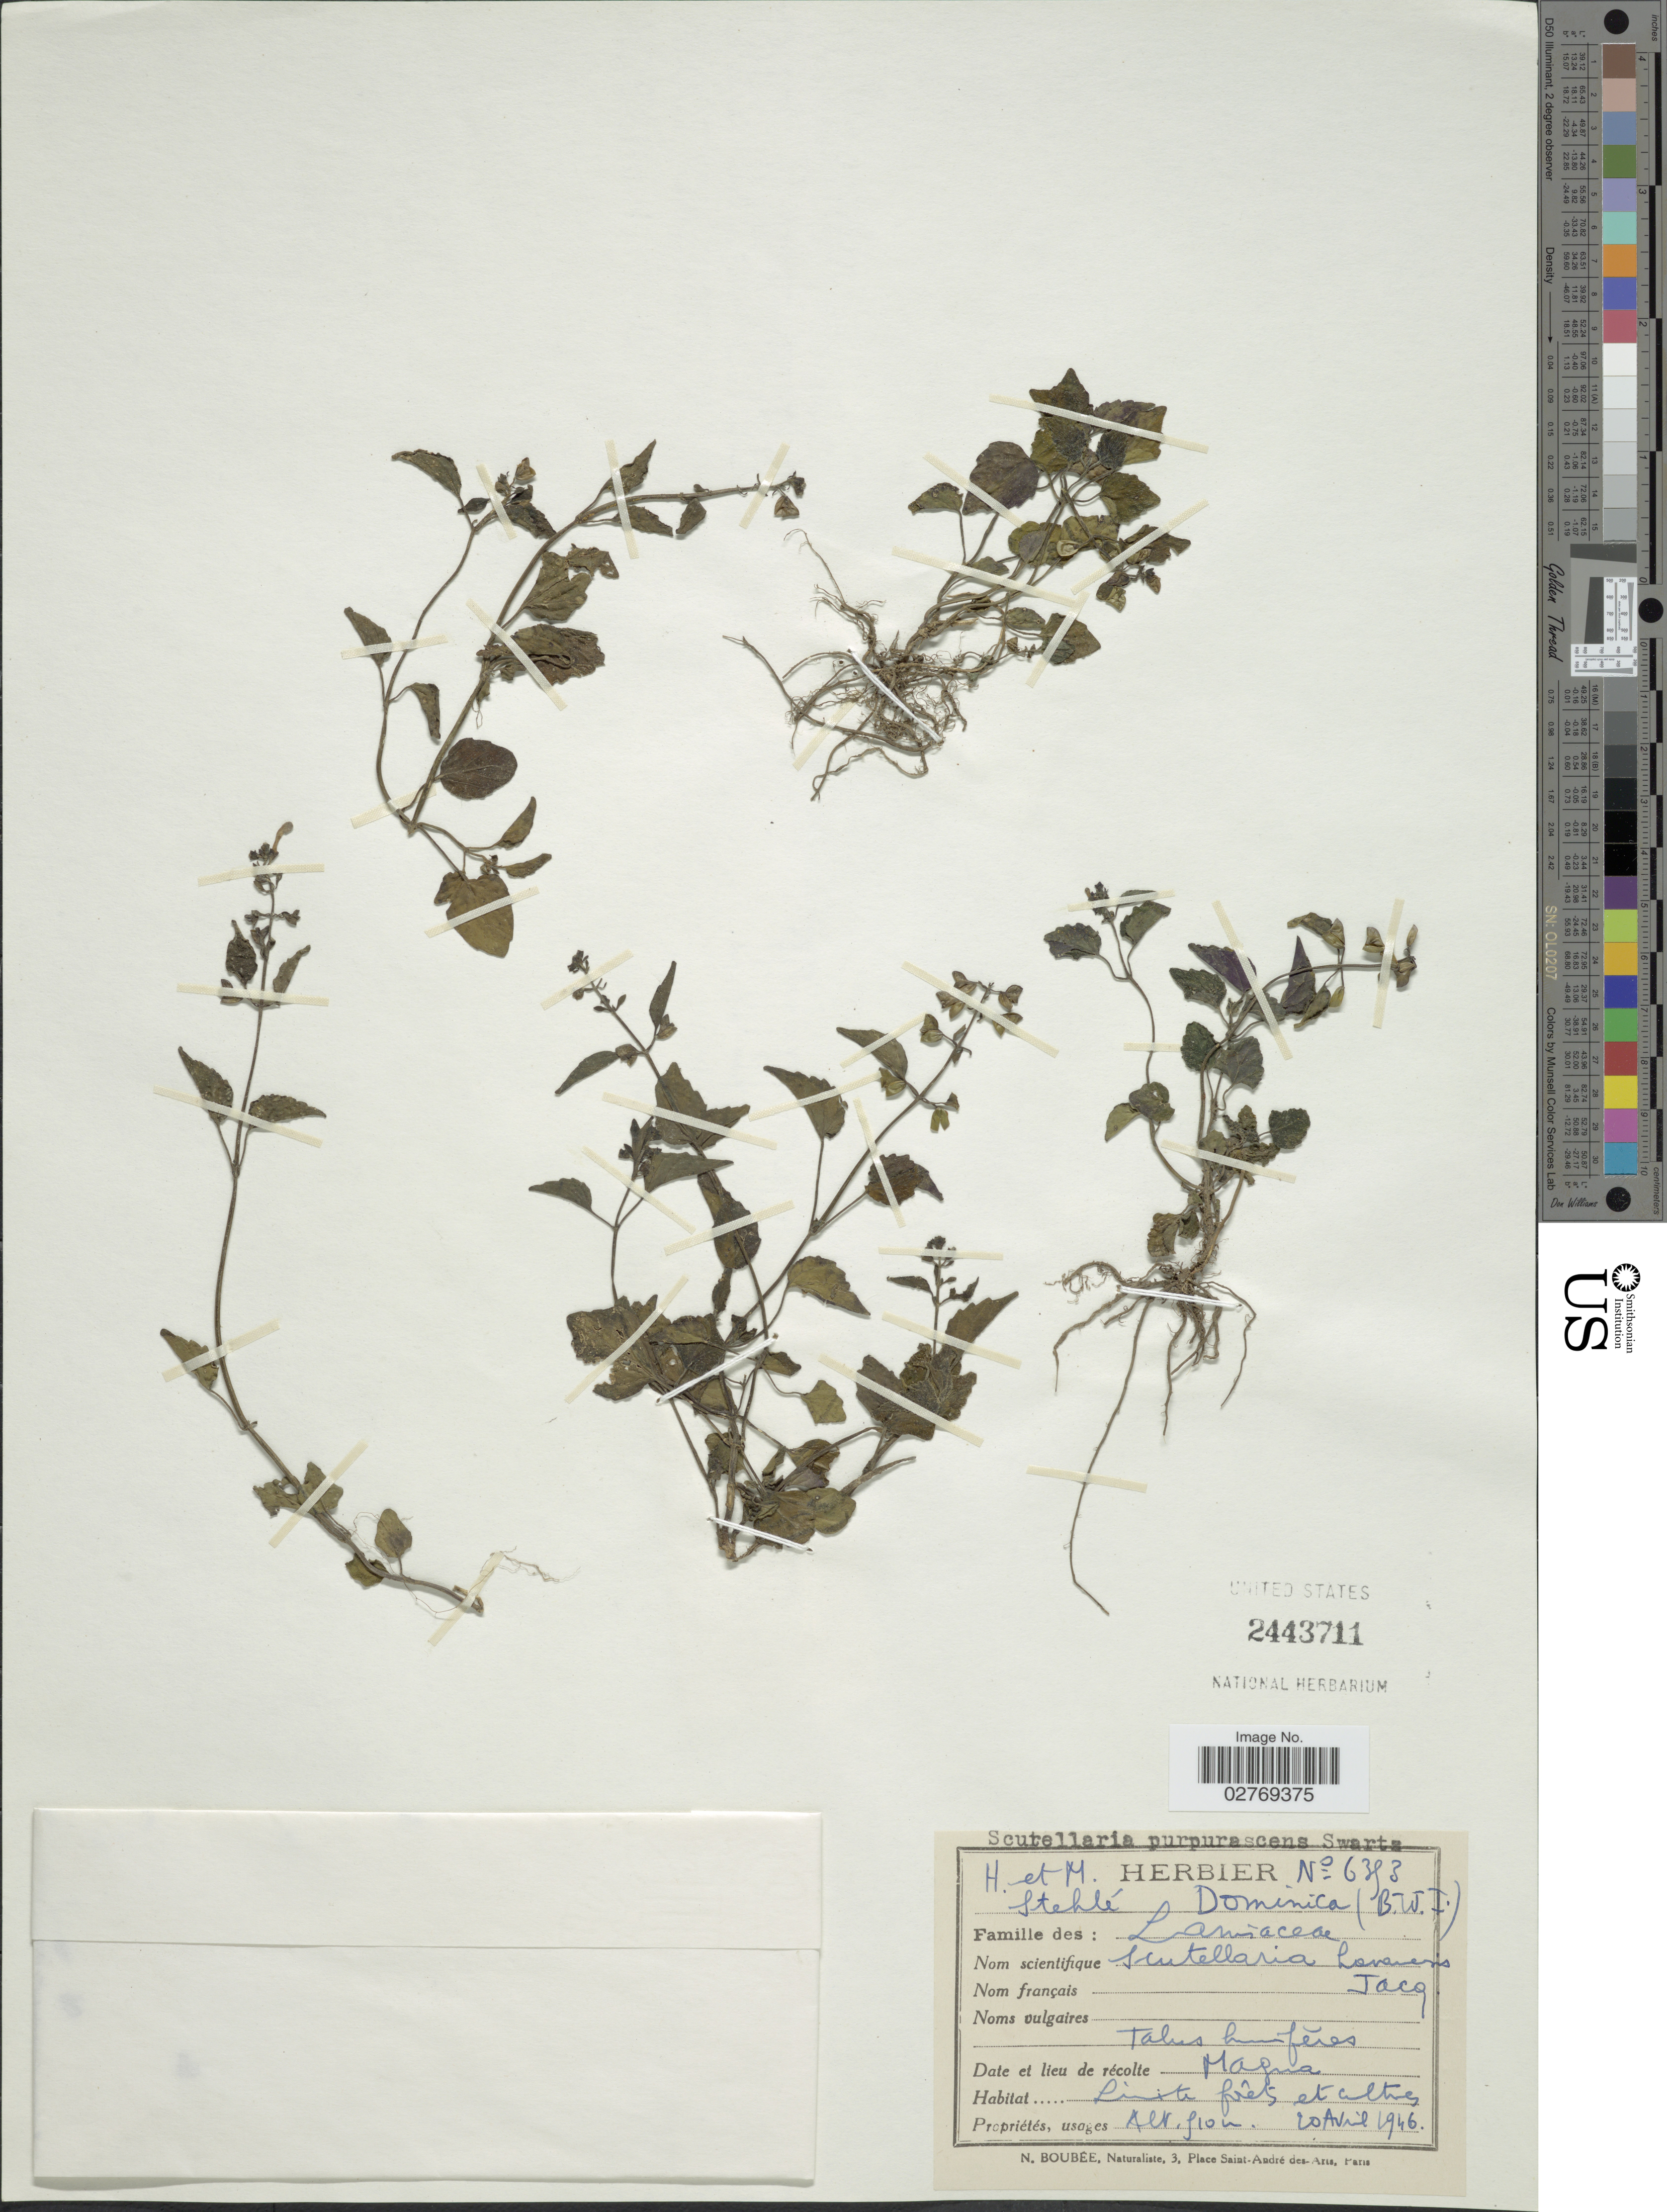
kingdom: Plantae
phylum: Tracheophyta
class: Magnoliopsida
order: Lamiales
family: Lamiaceae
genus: Scutellaria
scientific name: Scutellaria purpurascens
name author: Sw.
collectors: H. Stehlé & M. Stehlé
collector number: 6353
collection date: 1946-04-20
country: Dominica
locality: Magua.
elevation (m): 510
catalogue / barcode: US 2443711